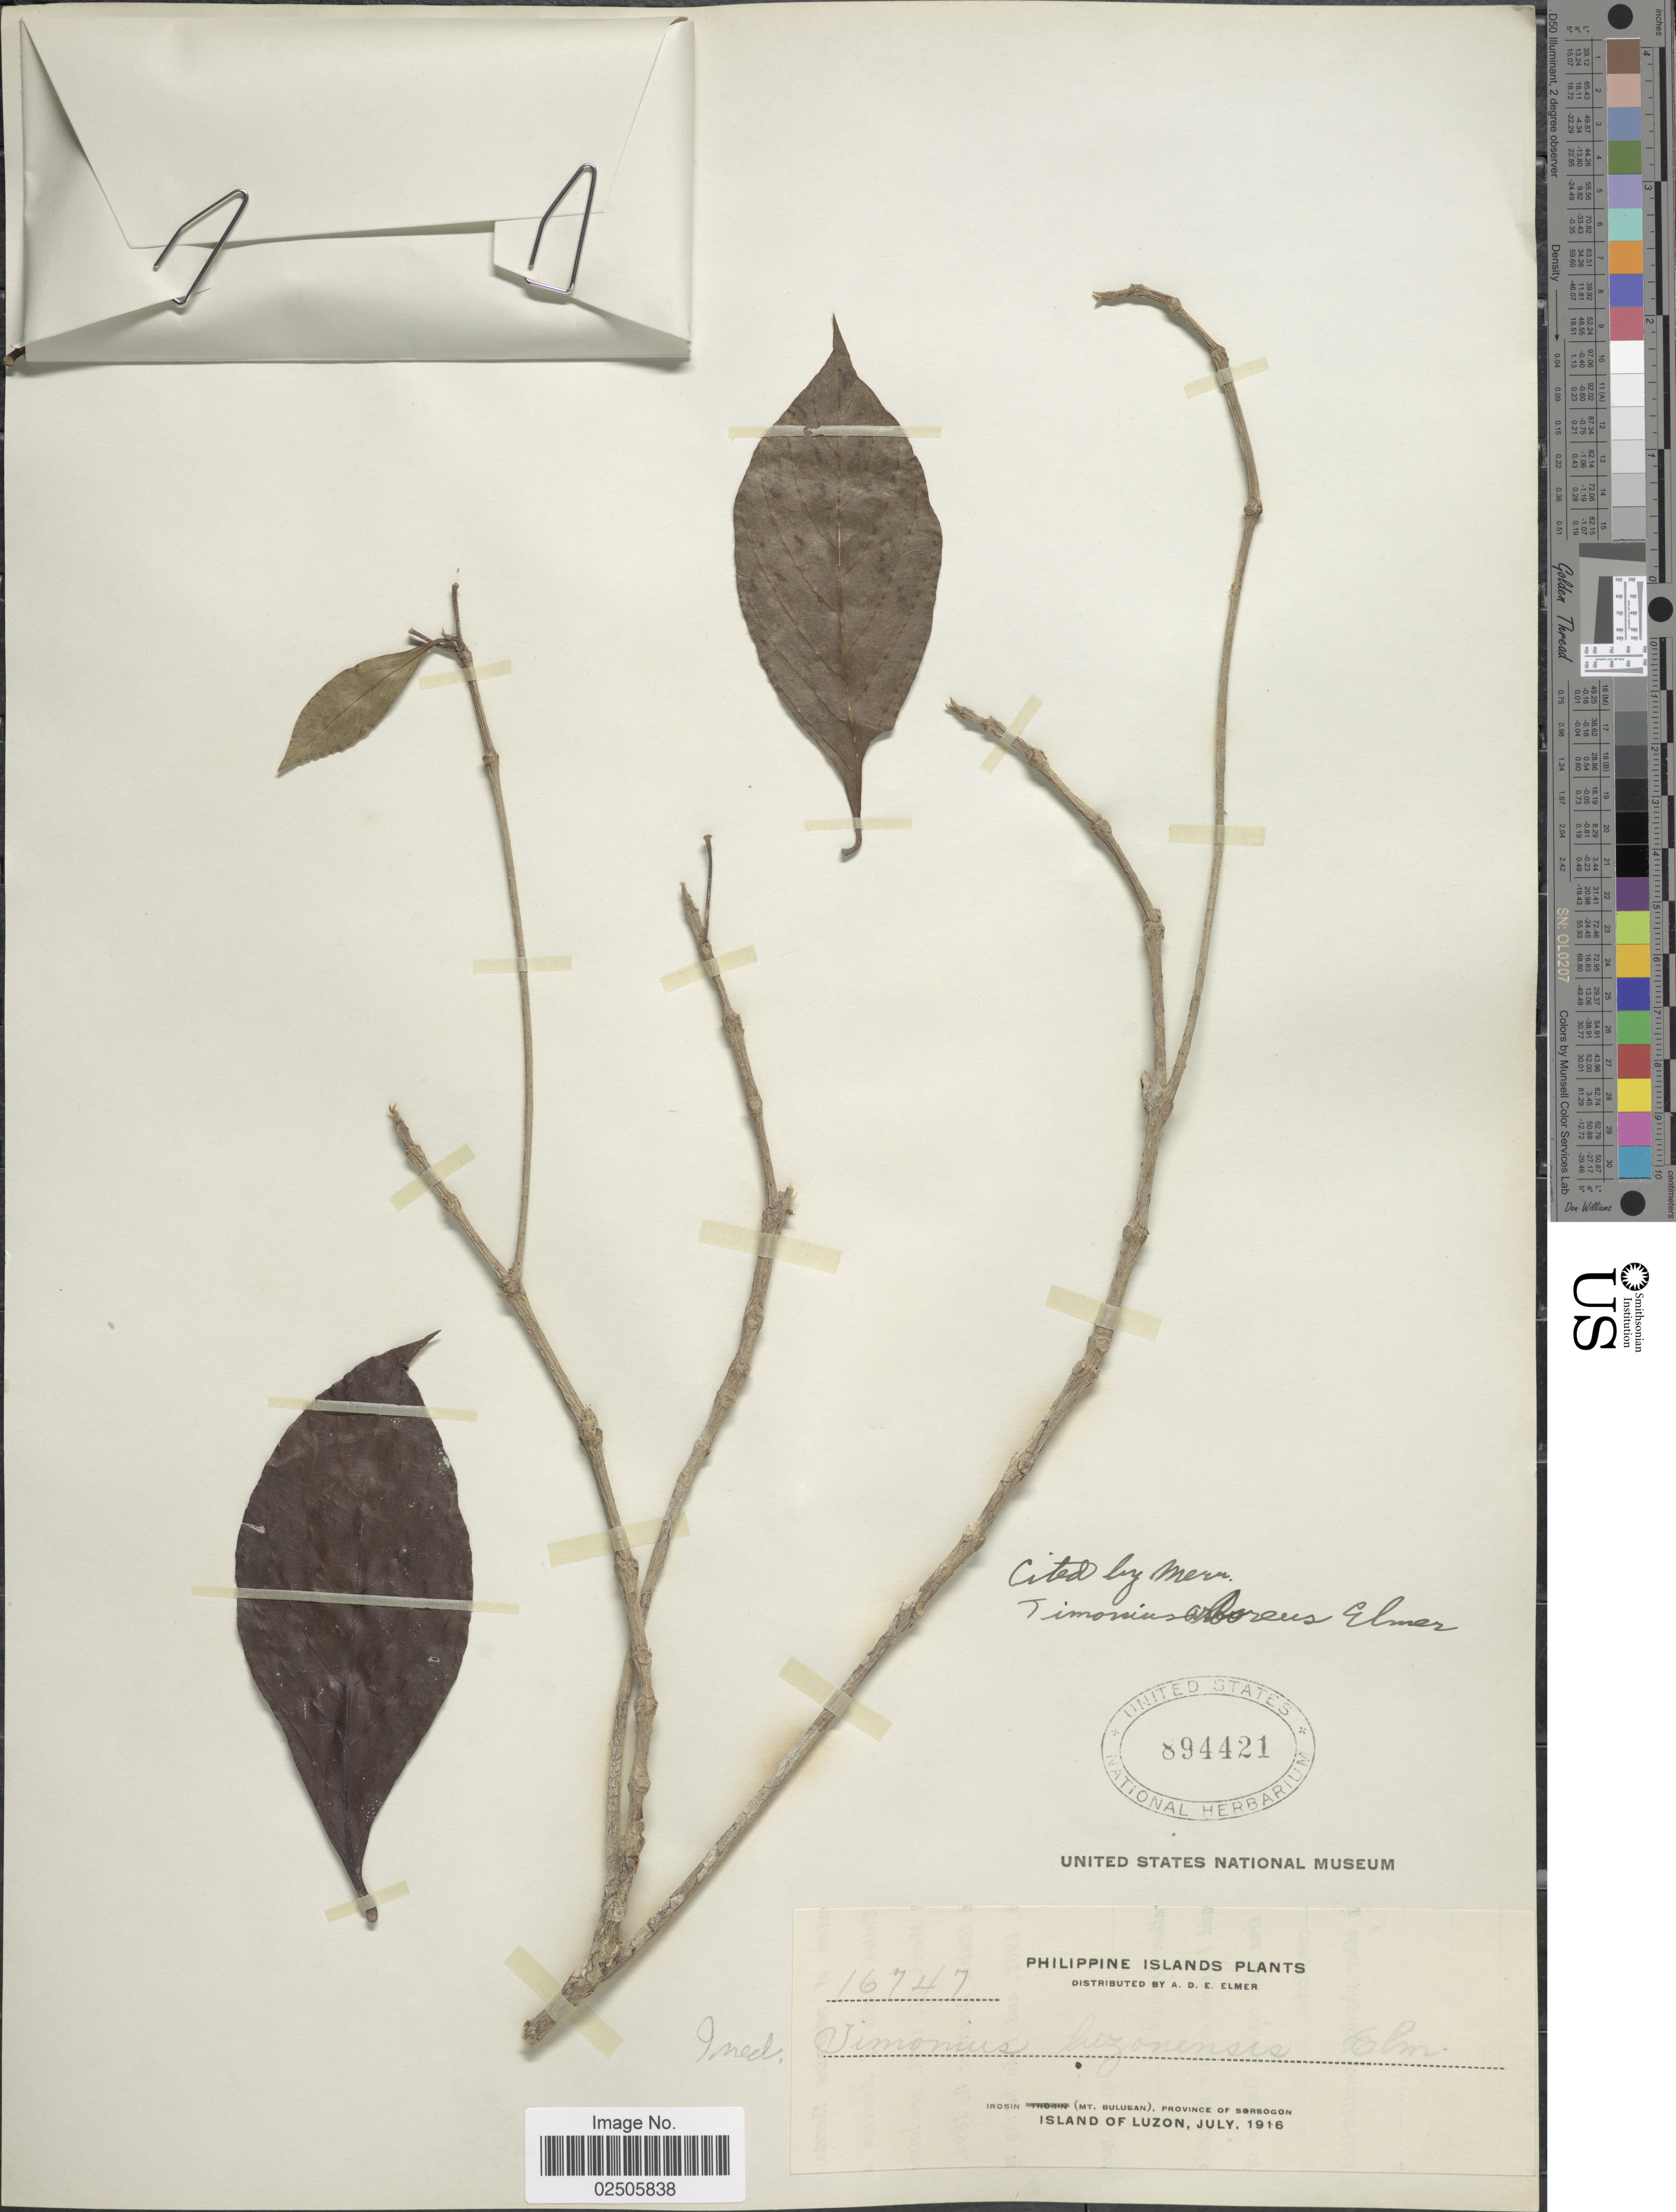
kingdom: Plantae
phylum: Tracheophyta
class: Magnoliopsida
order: Gentianales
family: Rubiaceae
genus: Timonius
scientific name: Timonius arboreus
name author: Elmer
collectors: A. D. E. Elmer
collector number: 16747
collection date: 1916-07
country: Philippines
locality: Irosin (Mt. Bulusan), Province of Sorsogon, Island of Luzon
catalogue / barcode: US 894421